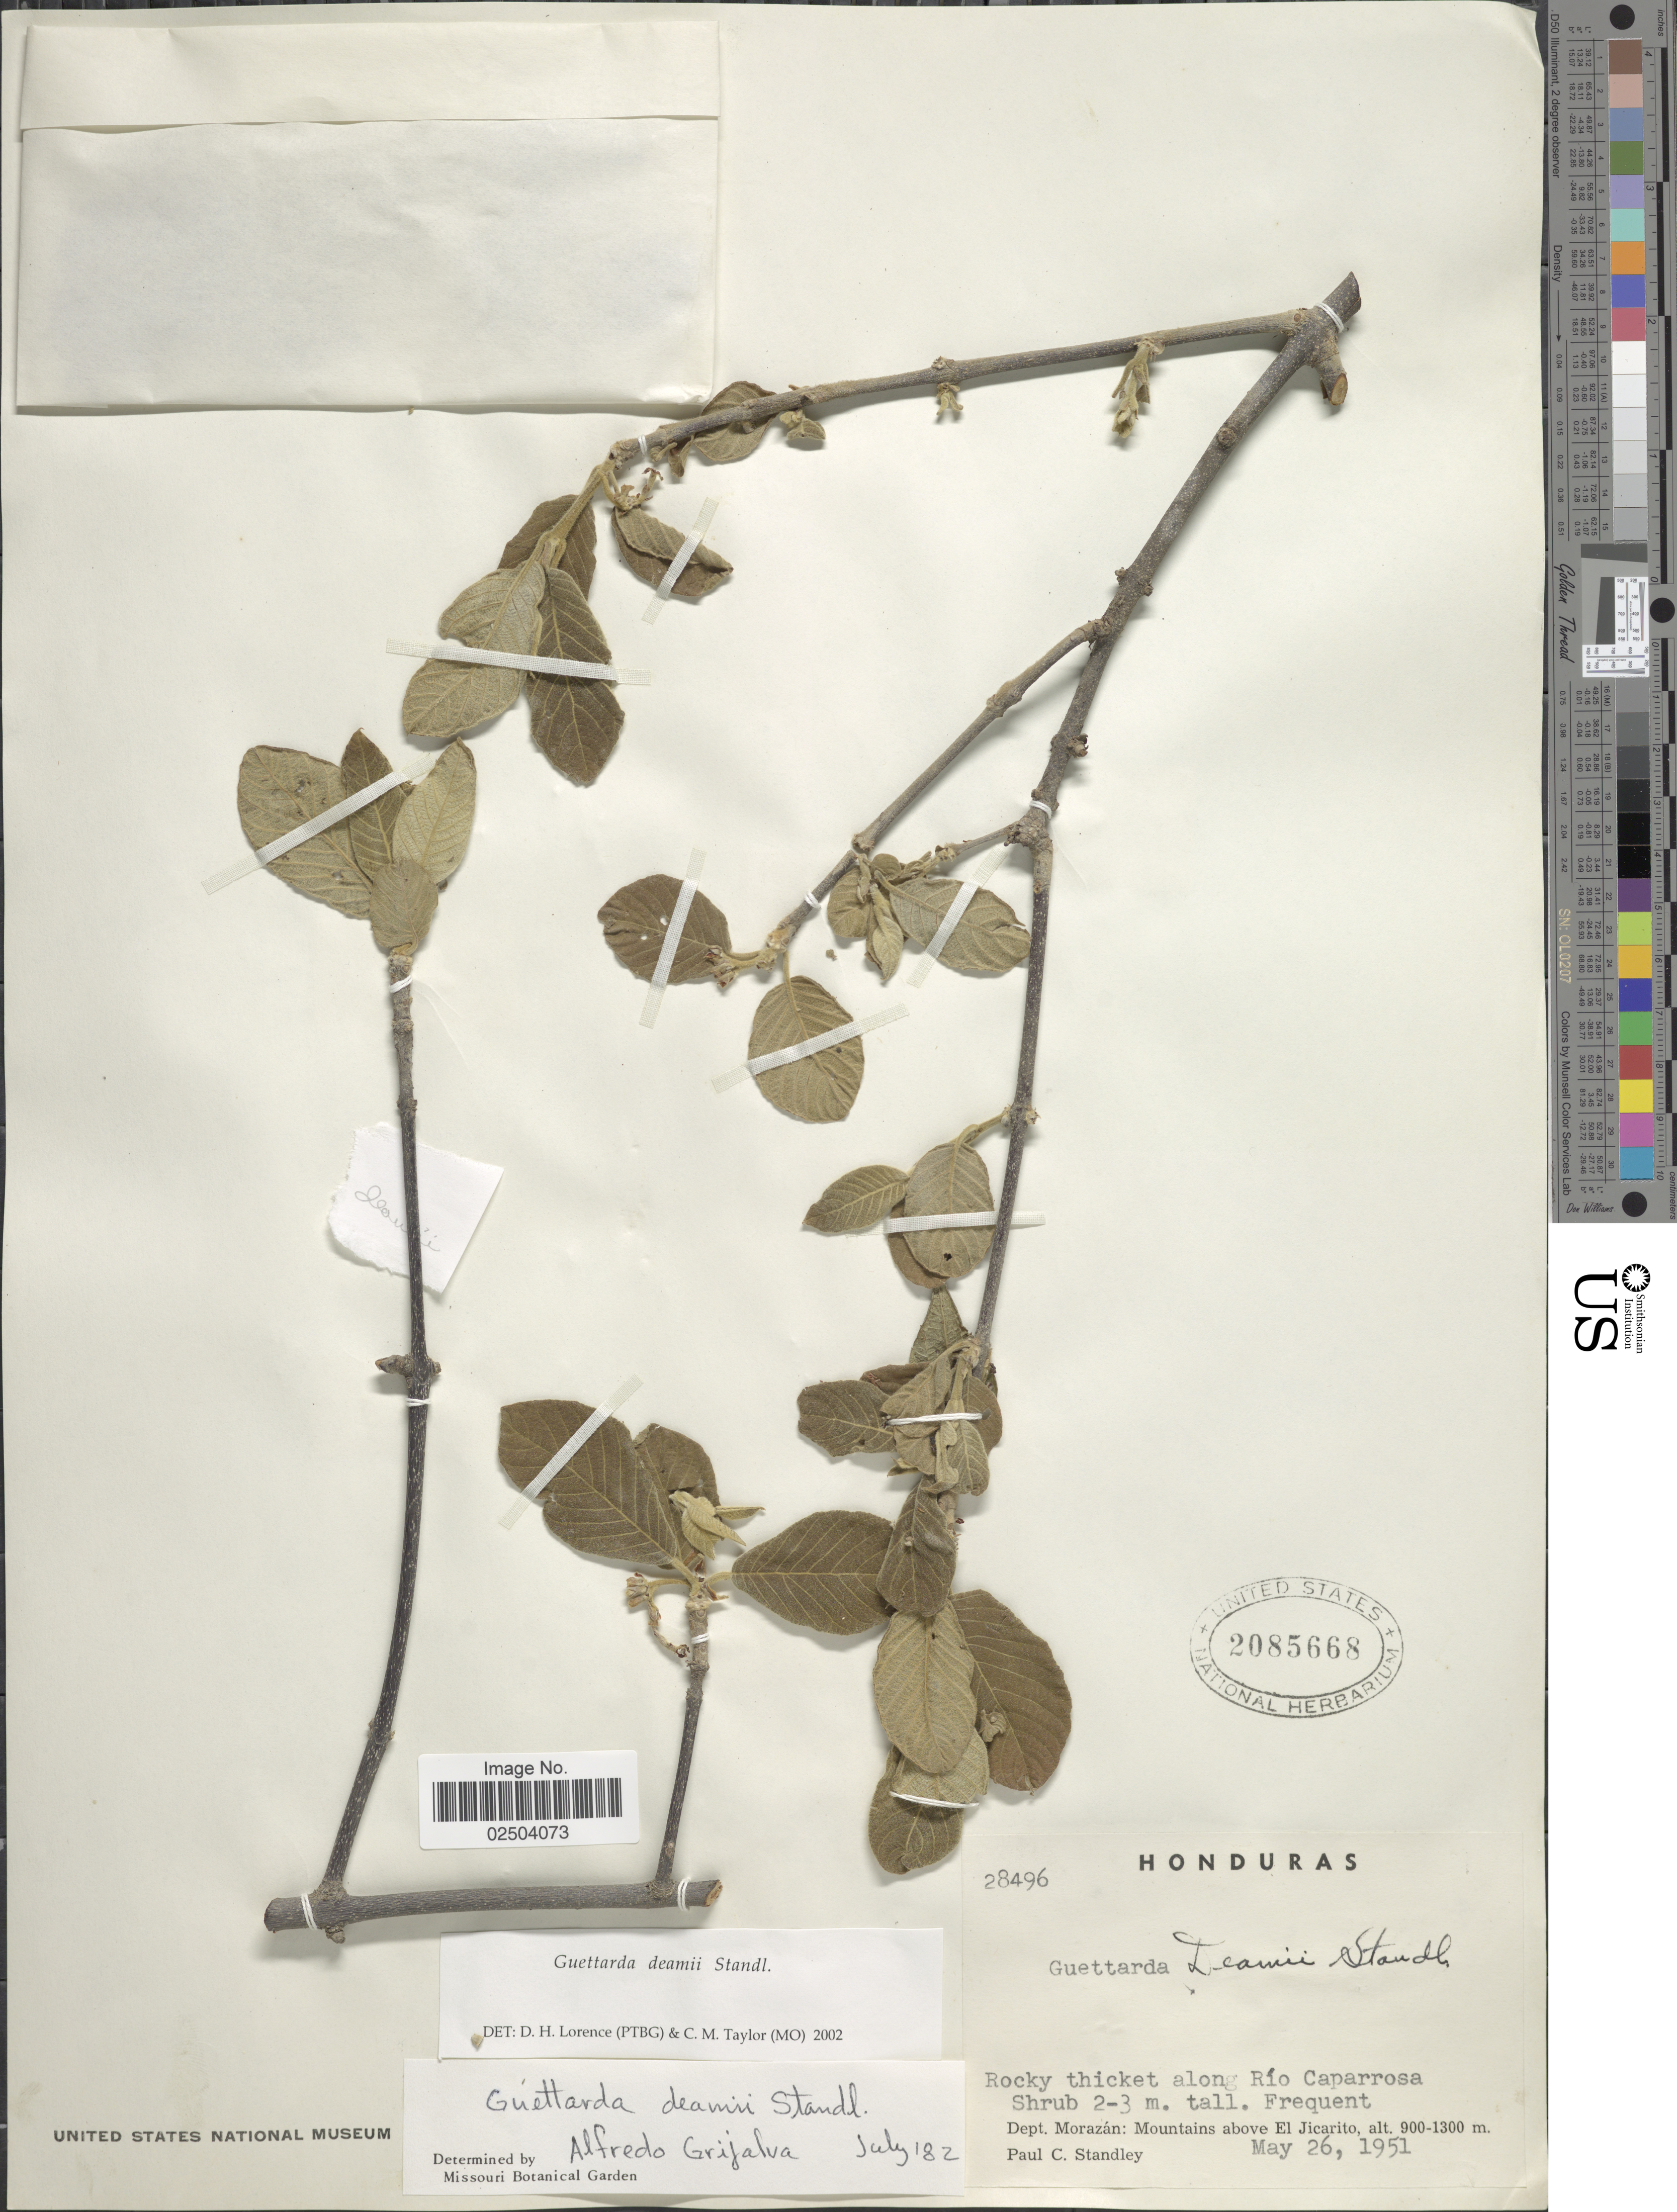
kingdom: Plantae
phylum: Tracheophyta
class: Magnoliopsida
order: Gentianales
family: Rubiaceae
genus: Guettarda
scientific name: Guettarda deamii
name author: Standl.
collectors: P. C. Standley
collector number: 28496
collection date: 1951-05-26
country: Honduras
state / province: Fco. Morazán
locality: Rio Caparrosa. Dept. Morazan: Mountains above El Jicarito.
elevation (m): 900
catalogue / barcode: US 2085668